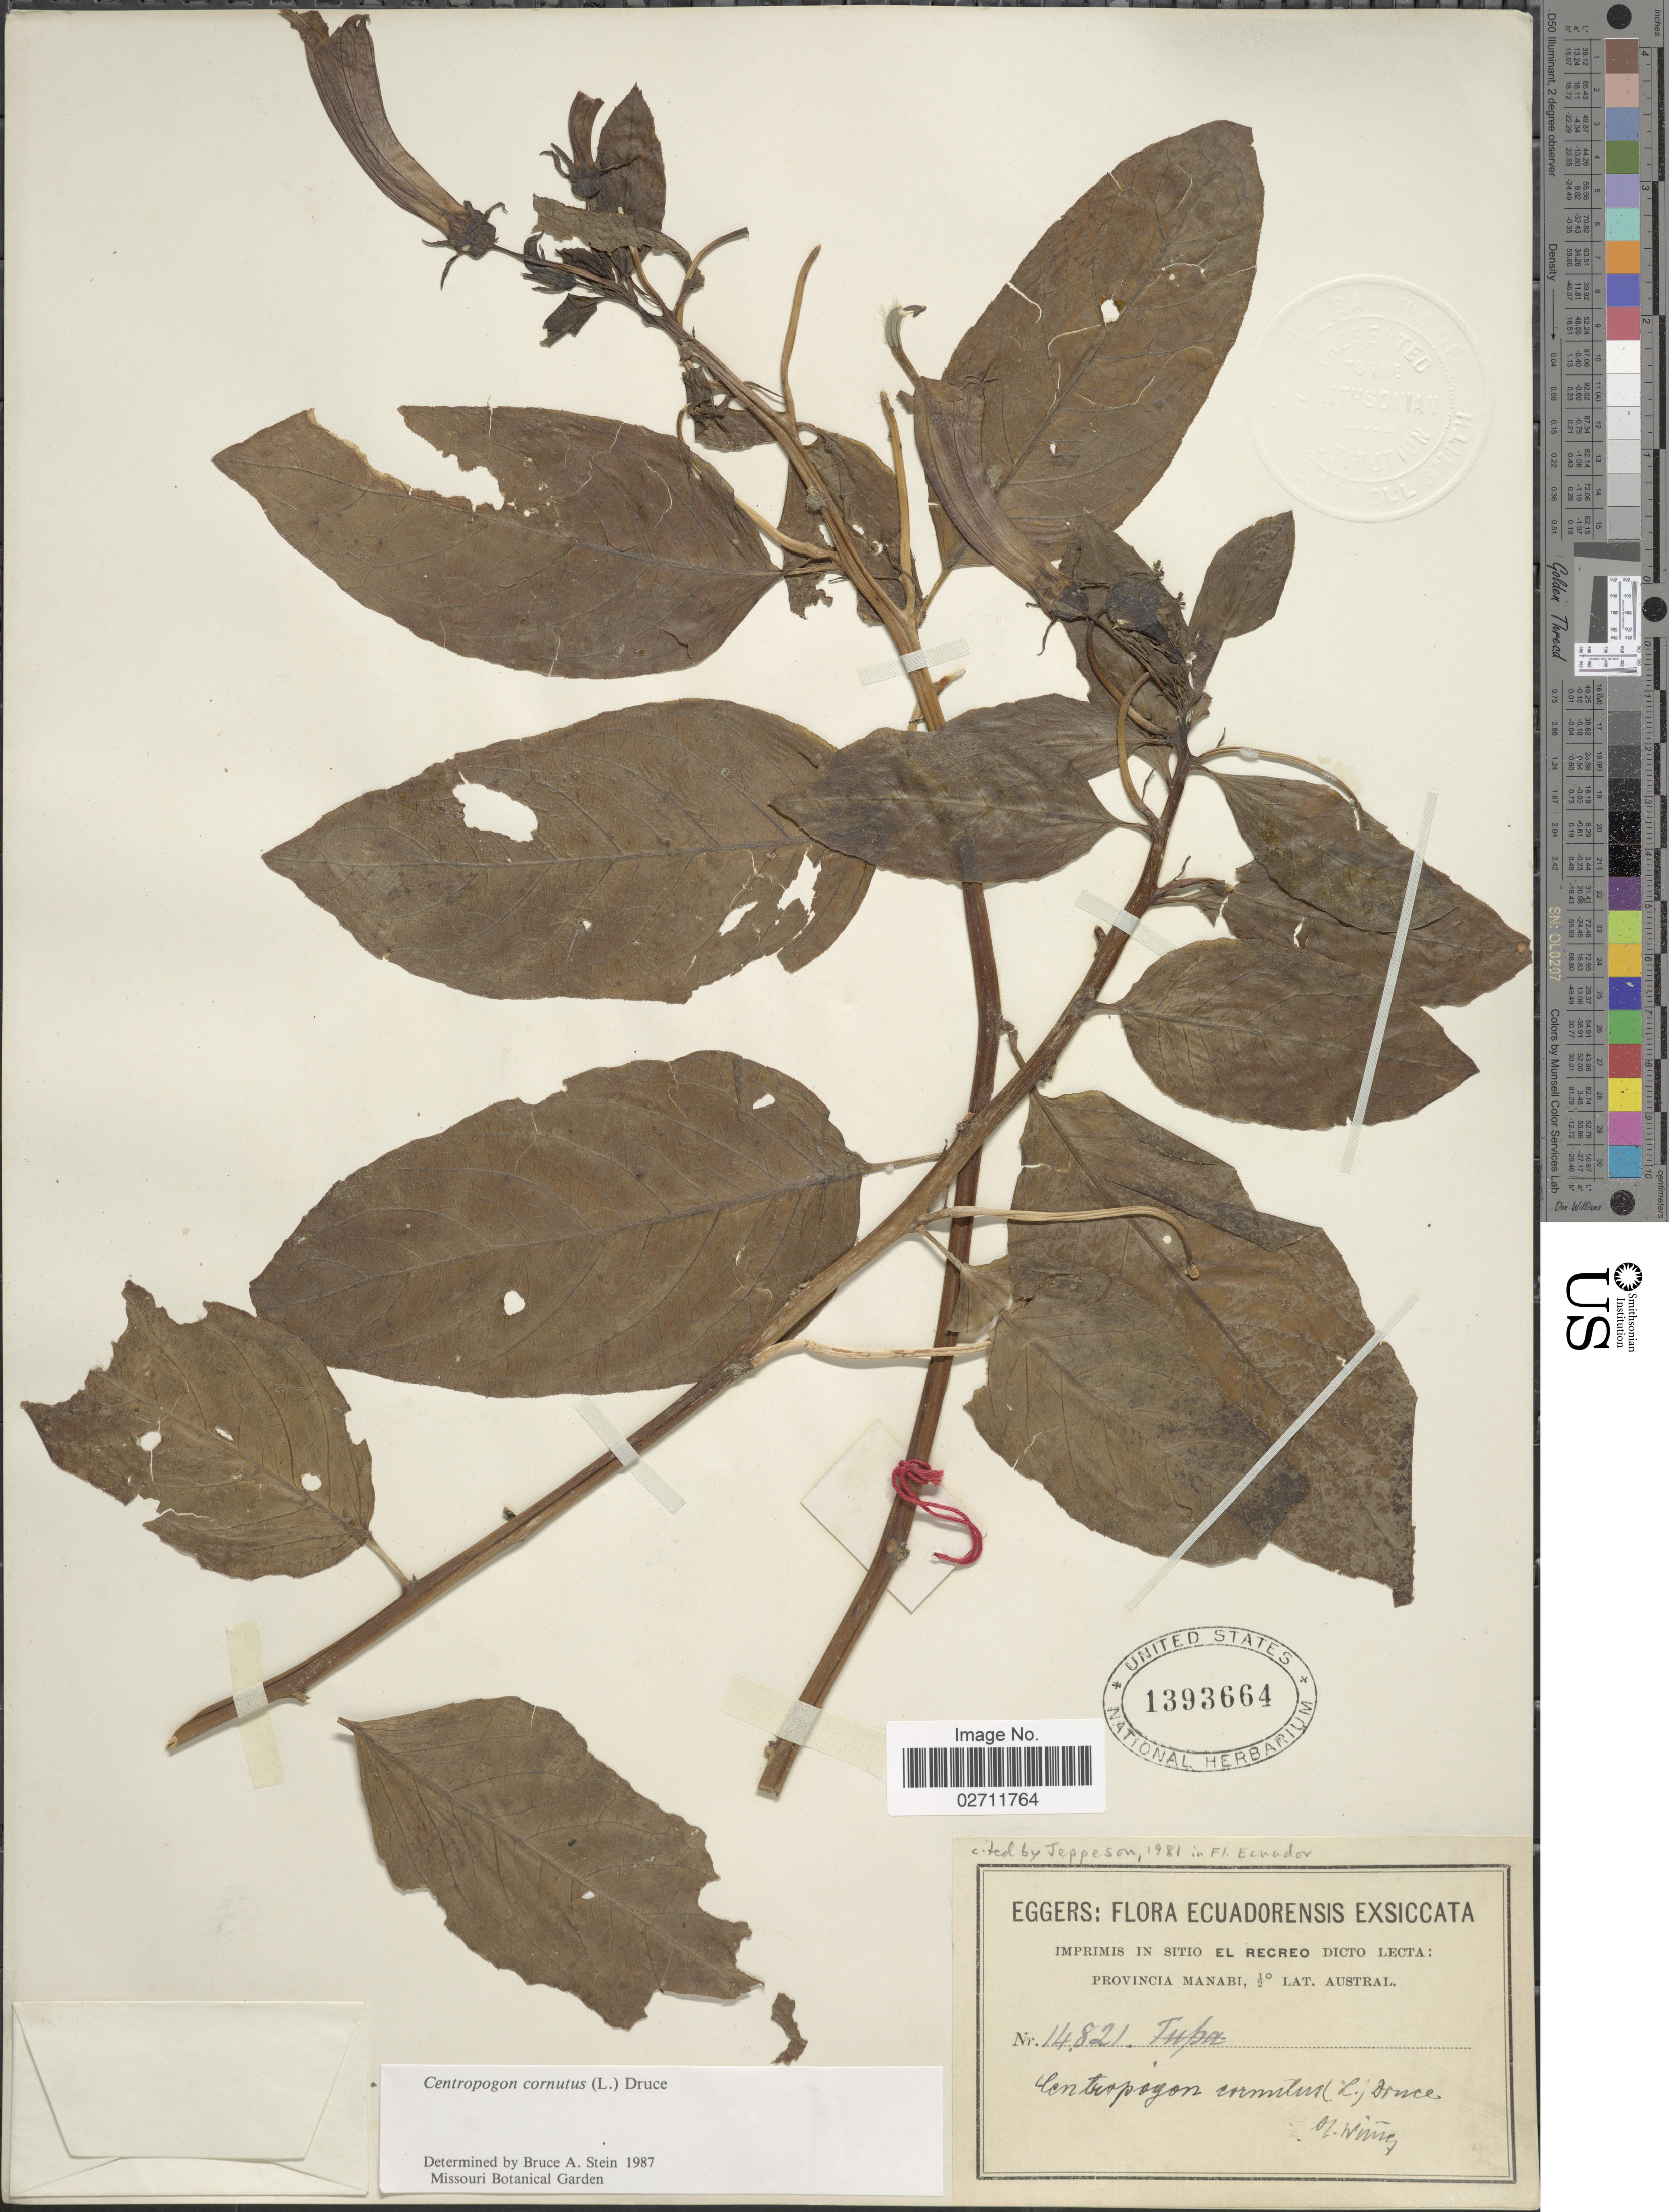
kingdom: Plantae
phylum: Tracheophyta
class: Magnoliopsida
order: Asterales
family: Campanulaceae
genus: Centropogon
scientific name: Centropogon cornutus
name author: (L.) Druce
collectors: -. Eggers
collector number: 14821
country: Ecuador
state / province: Manabí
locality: In sitio El Recreo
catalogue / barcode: US 1393664